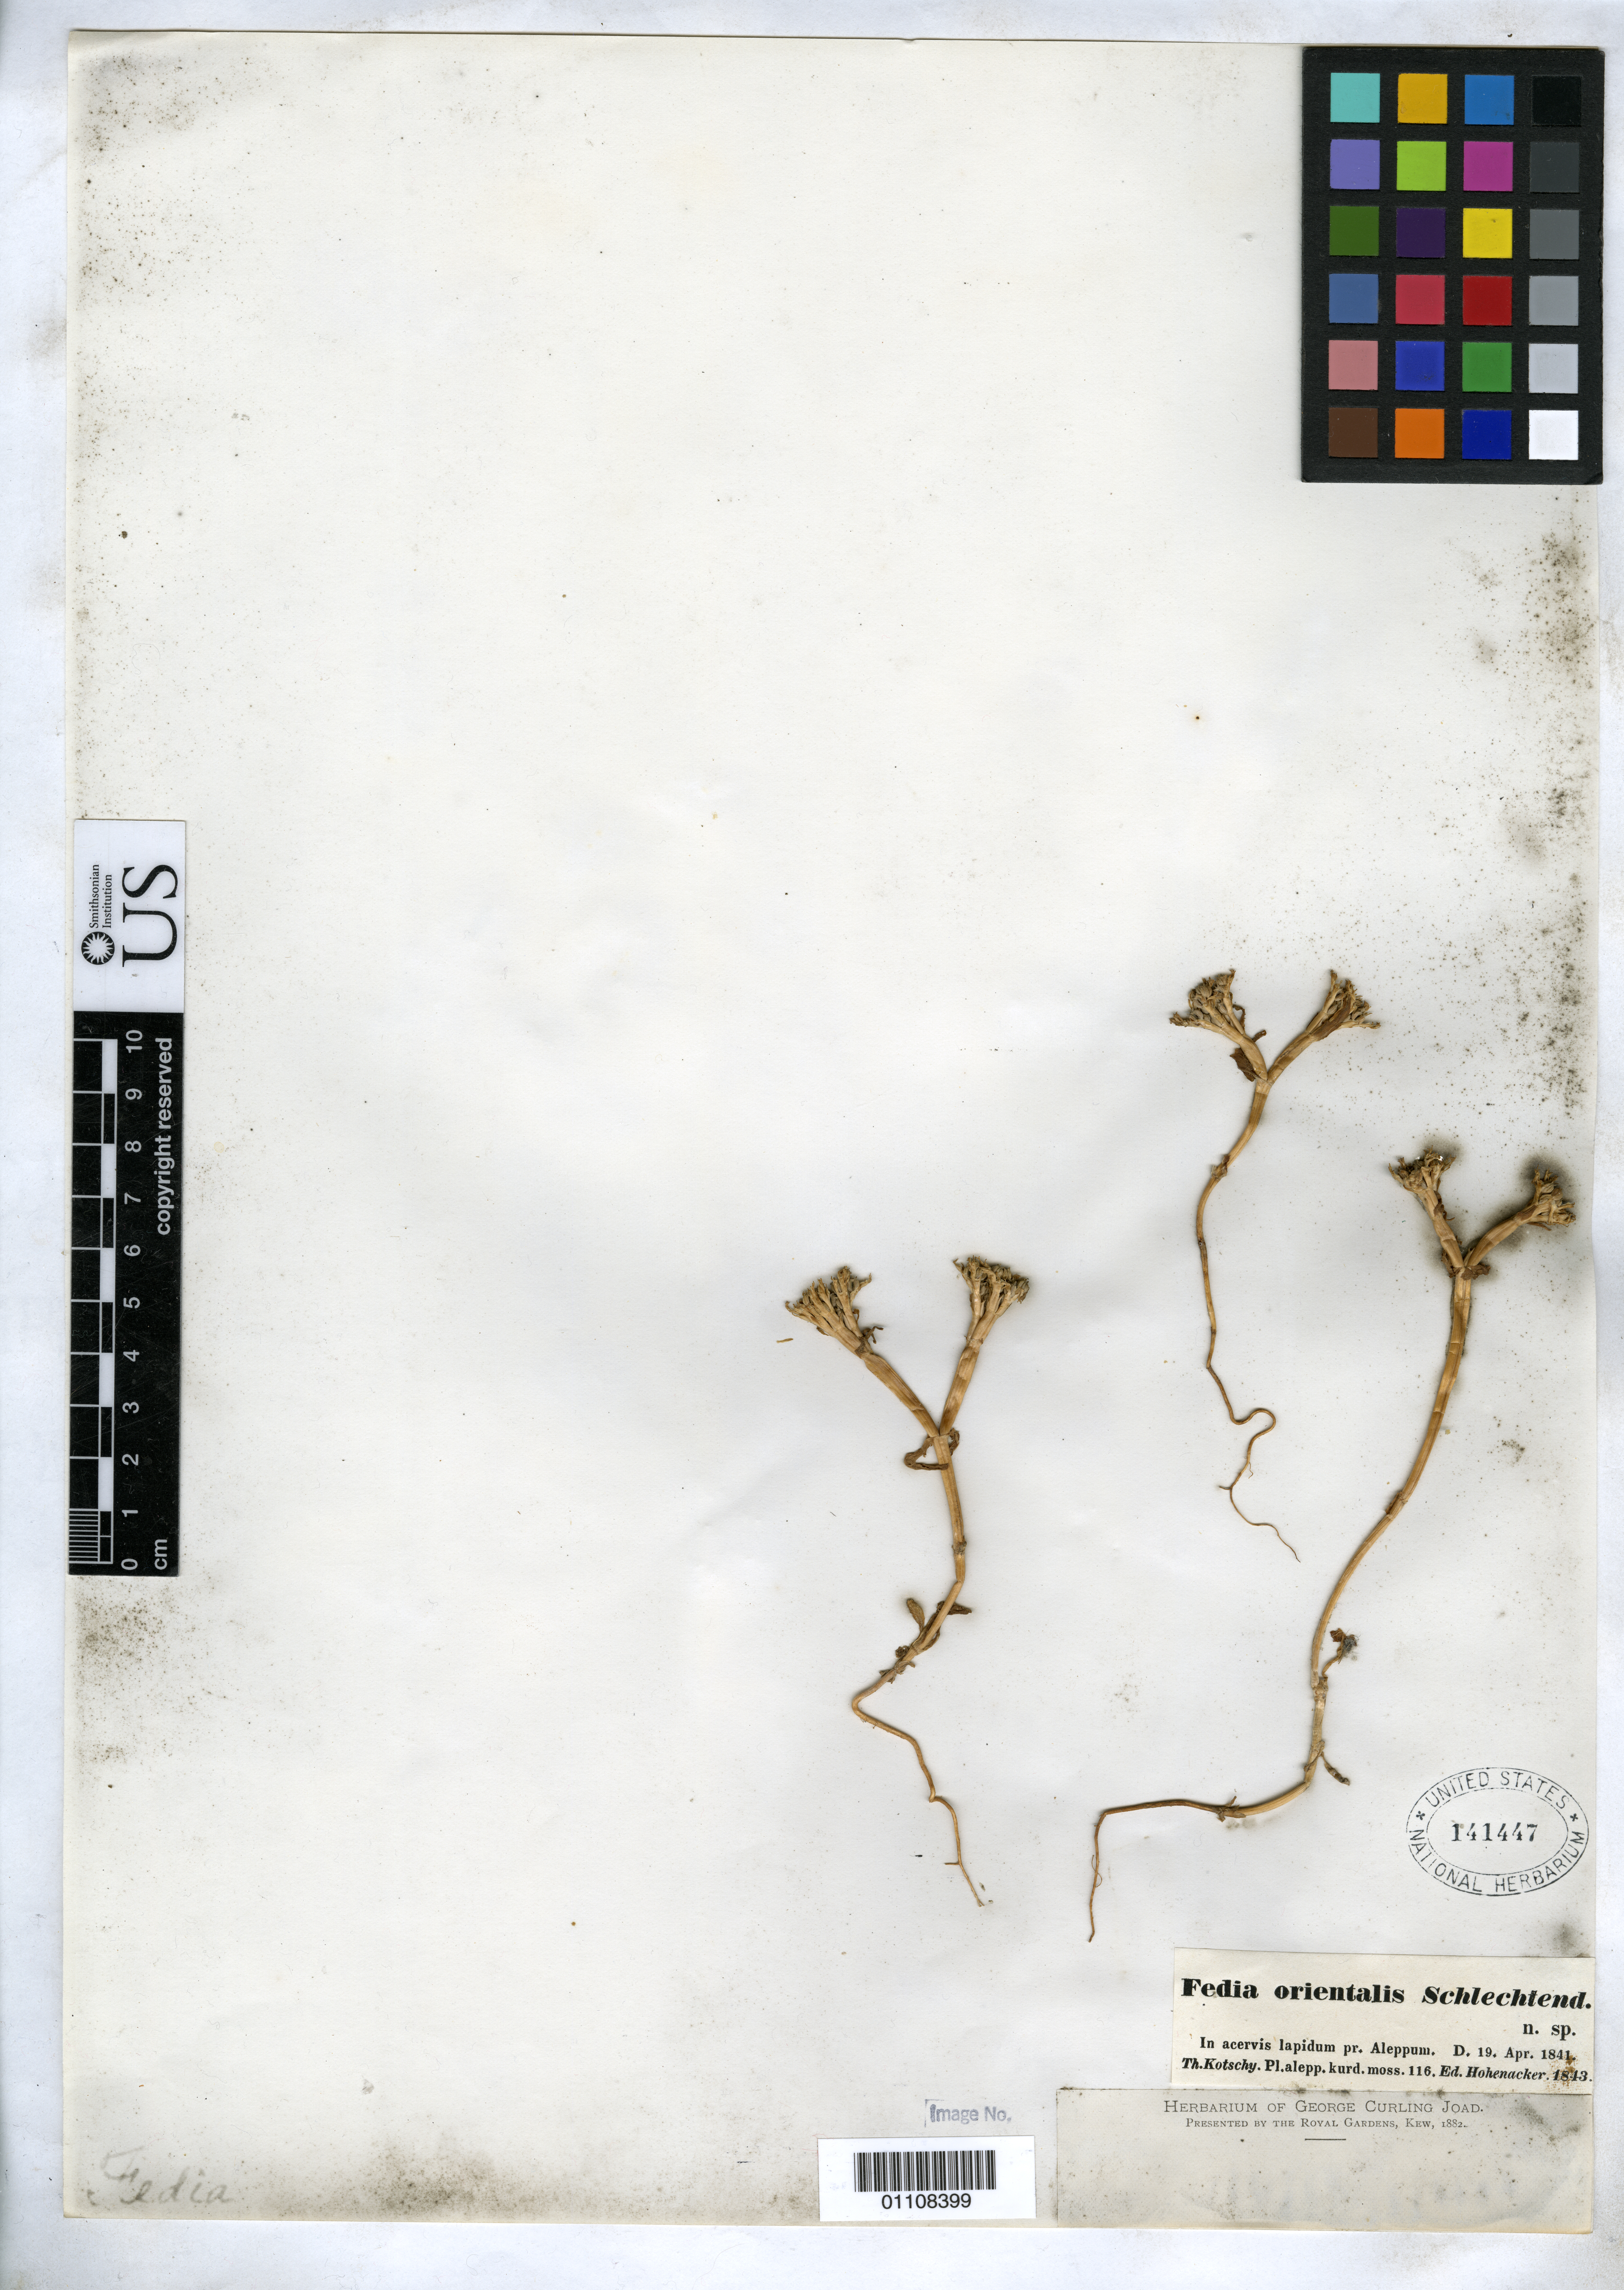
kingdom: Plantae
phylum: Tracheophyta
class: Magnoliopsida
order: Dipsacales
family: Caprifoliaceae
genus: Fedia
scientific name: Fedia orientalis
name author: Schltdl.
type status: Type Collection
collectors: T. Kotschy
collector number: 116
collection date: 1841-04-19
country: Syria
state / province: Halab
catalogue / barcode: US 141447